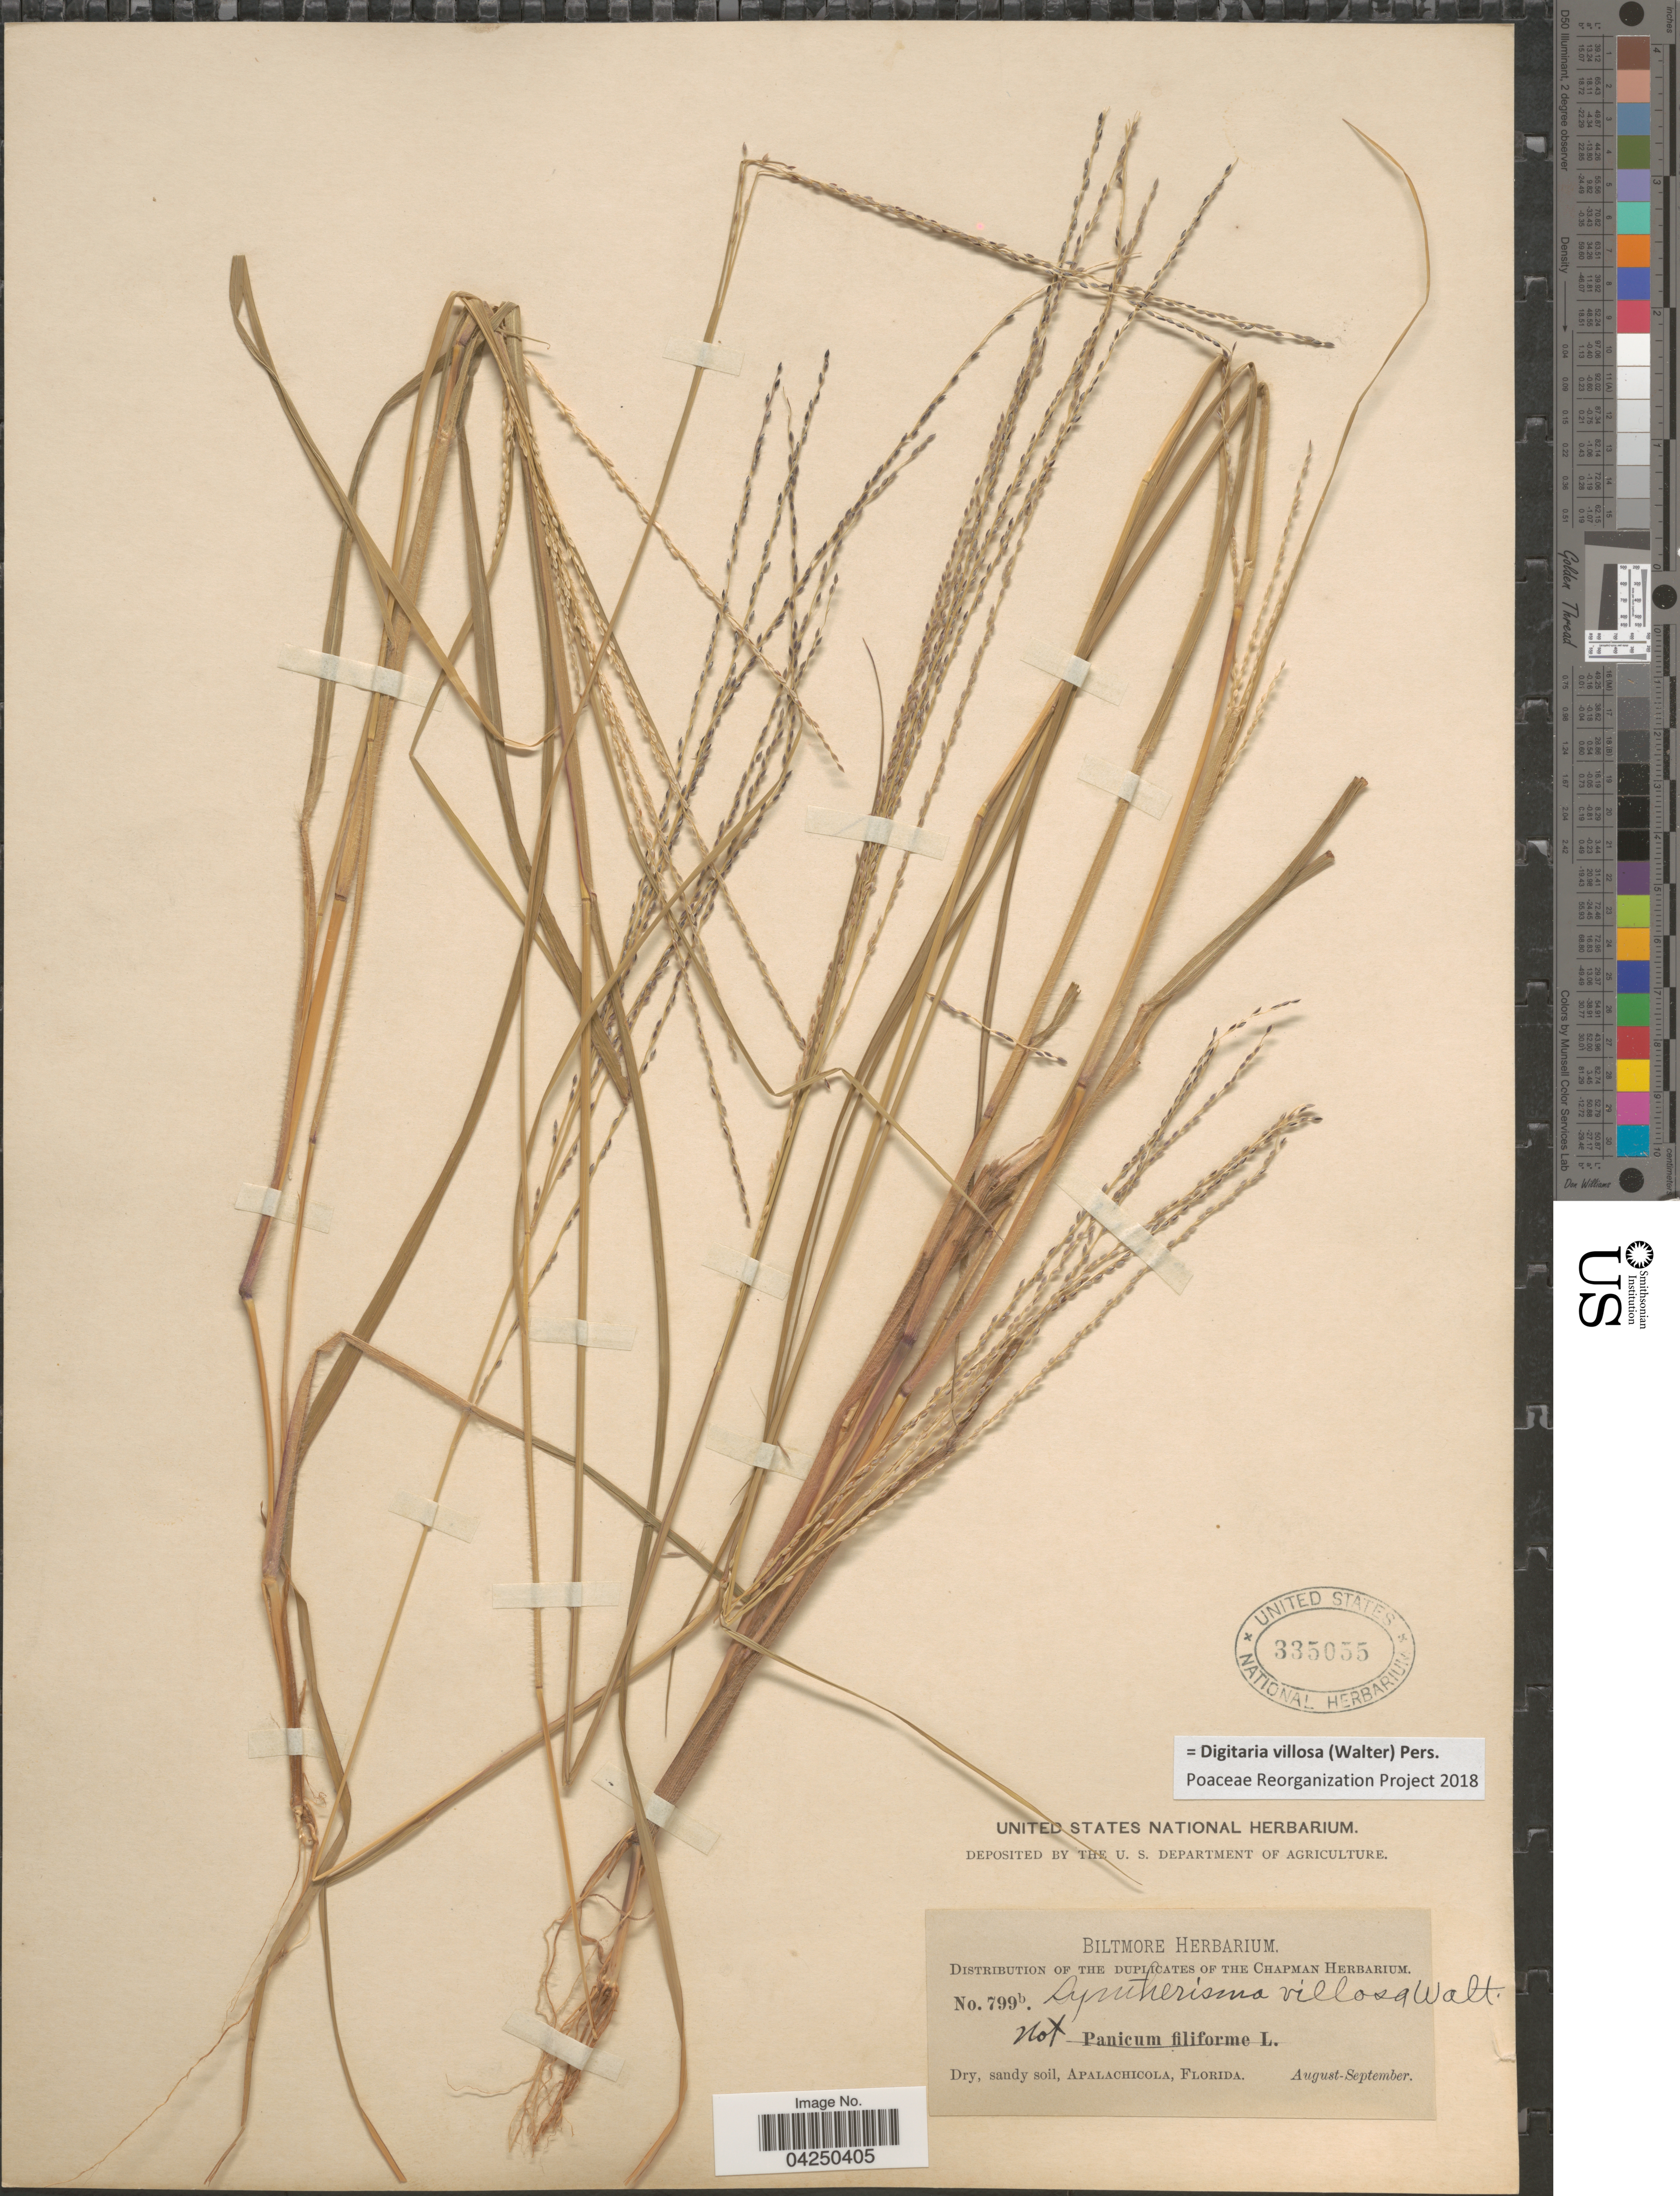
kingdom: Plantae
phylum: Tracheophyta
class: Liliopsida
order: Poales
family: Poaceae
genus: Digitaria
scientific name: Digitaria villosa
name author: (Walter) Pers.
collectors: ex herb. Biltmore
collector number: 799b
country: United States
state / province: Florida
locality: Dry, sandy soil, Apalachicola.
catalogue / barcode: US 335055